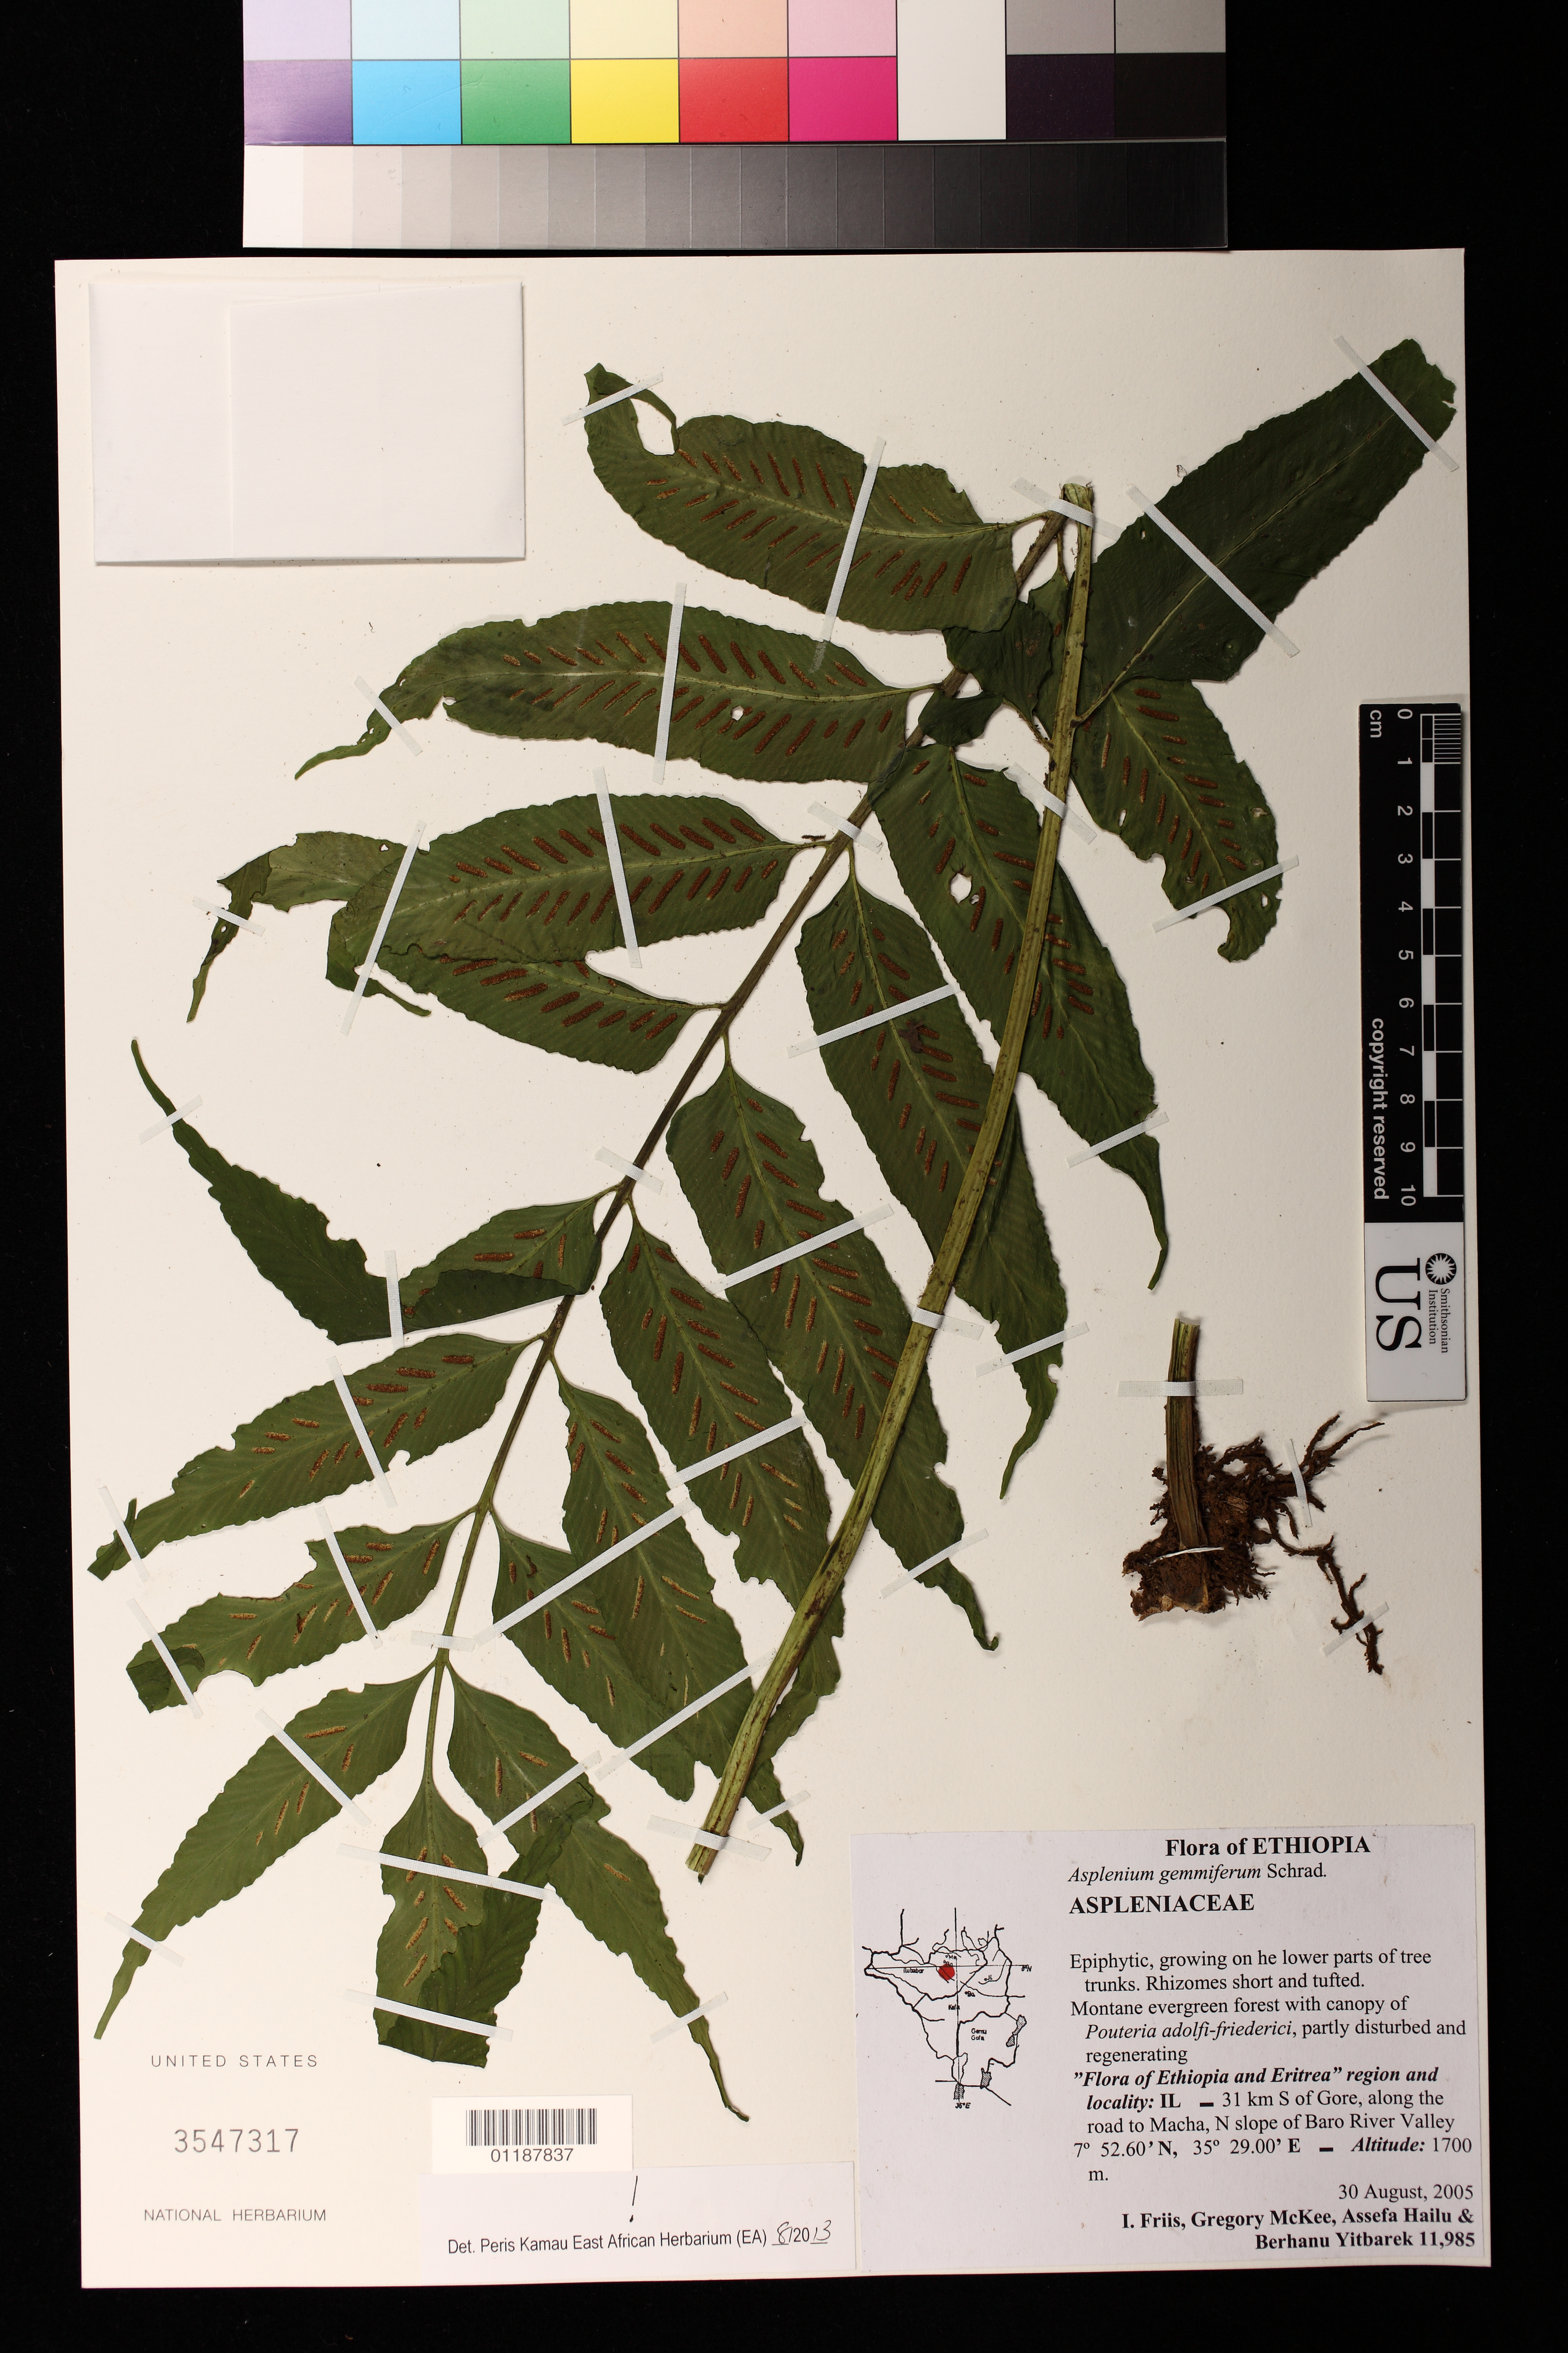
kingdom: Plantae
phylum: Tracheophyta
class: Polypodiopsida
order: Polypodiales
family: Aspleniaceae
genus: Asplenium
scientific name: Asplenium gemmiferum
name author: Schrad.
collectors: I. Friis, G. S. McKee, A. Hailu & B. Yitbarek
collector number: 11985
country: Ethiopia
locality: S of Gore along the road to Macha, N slope of Baro River Valley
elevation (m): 1700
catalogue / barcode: US 3547317